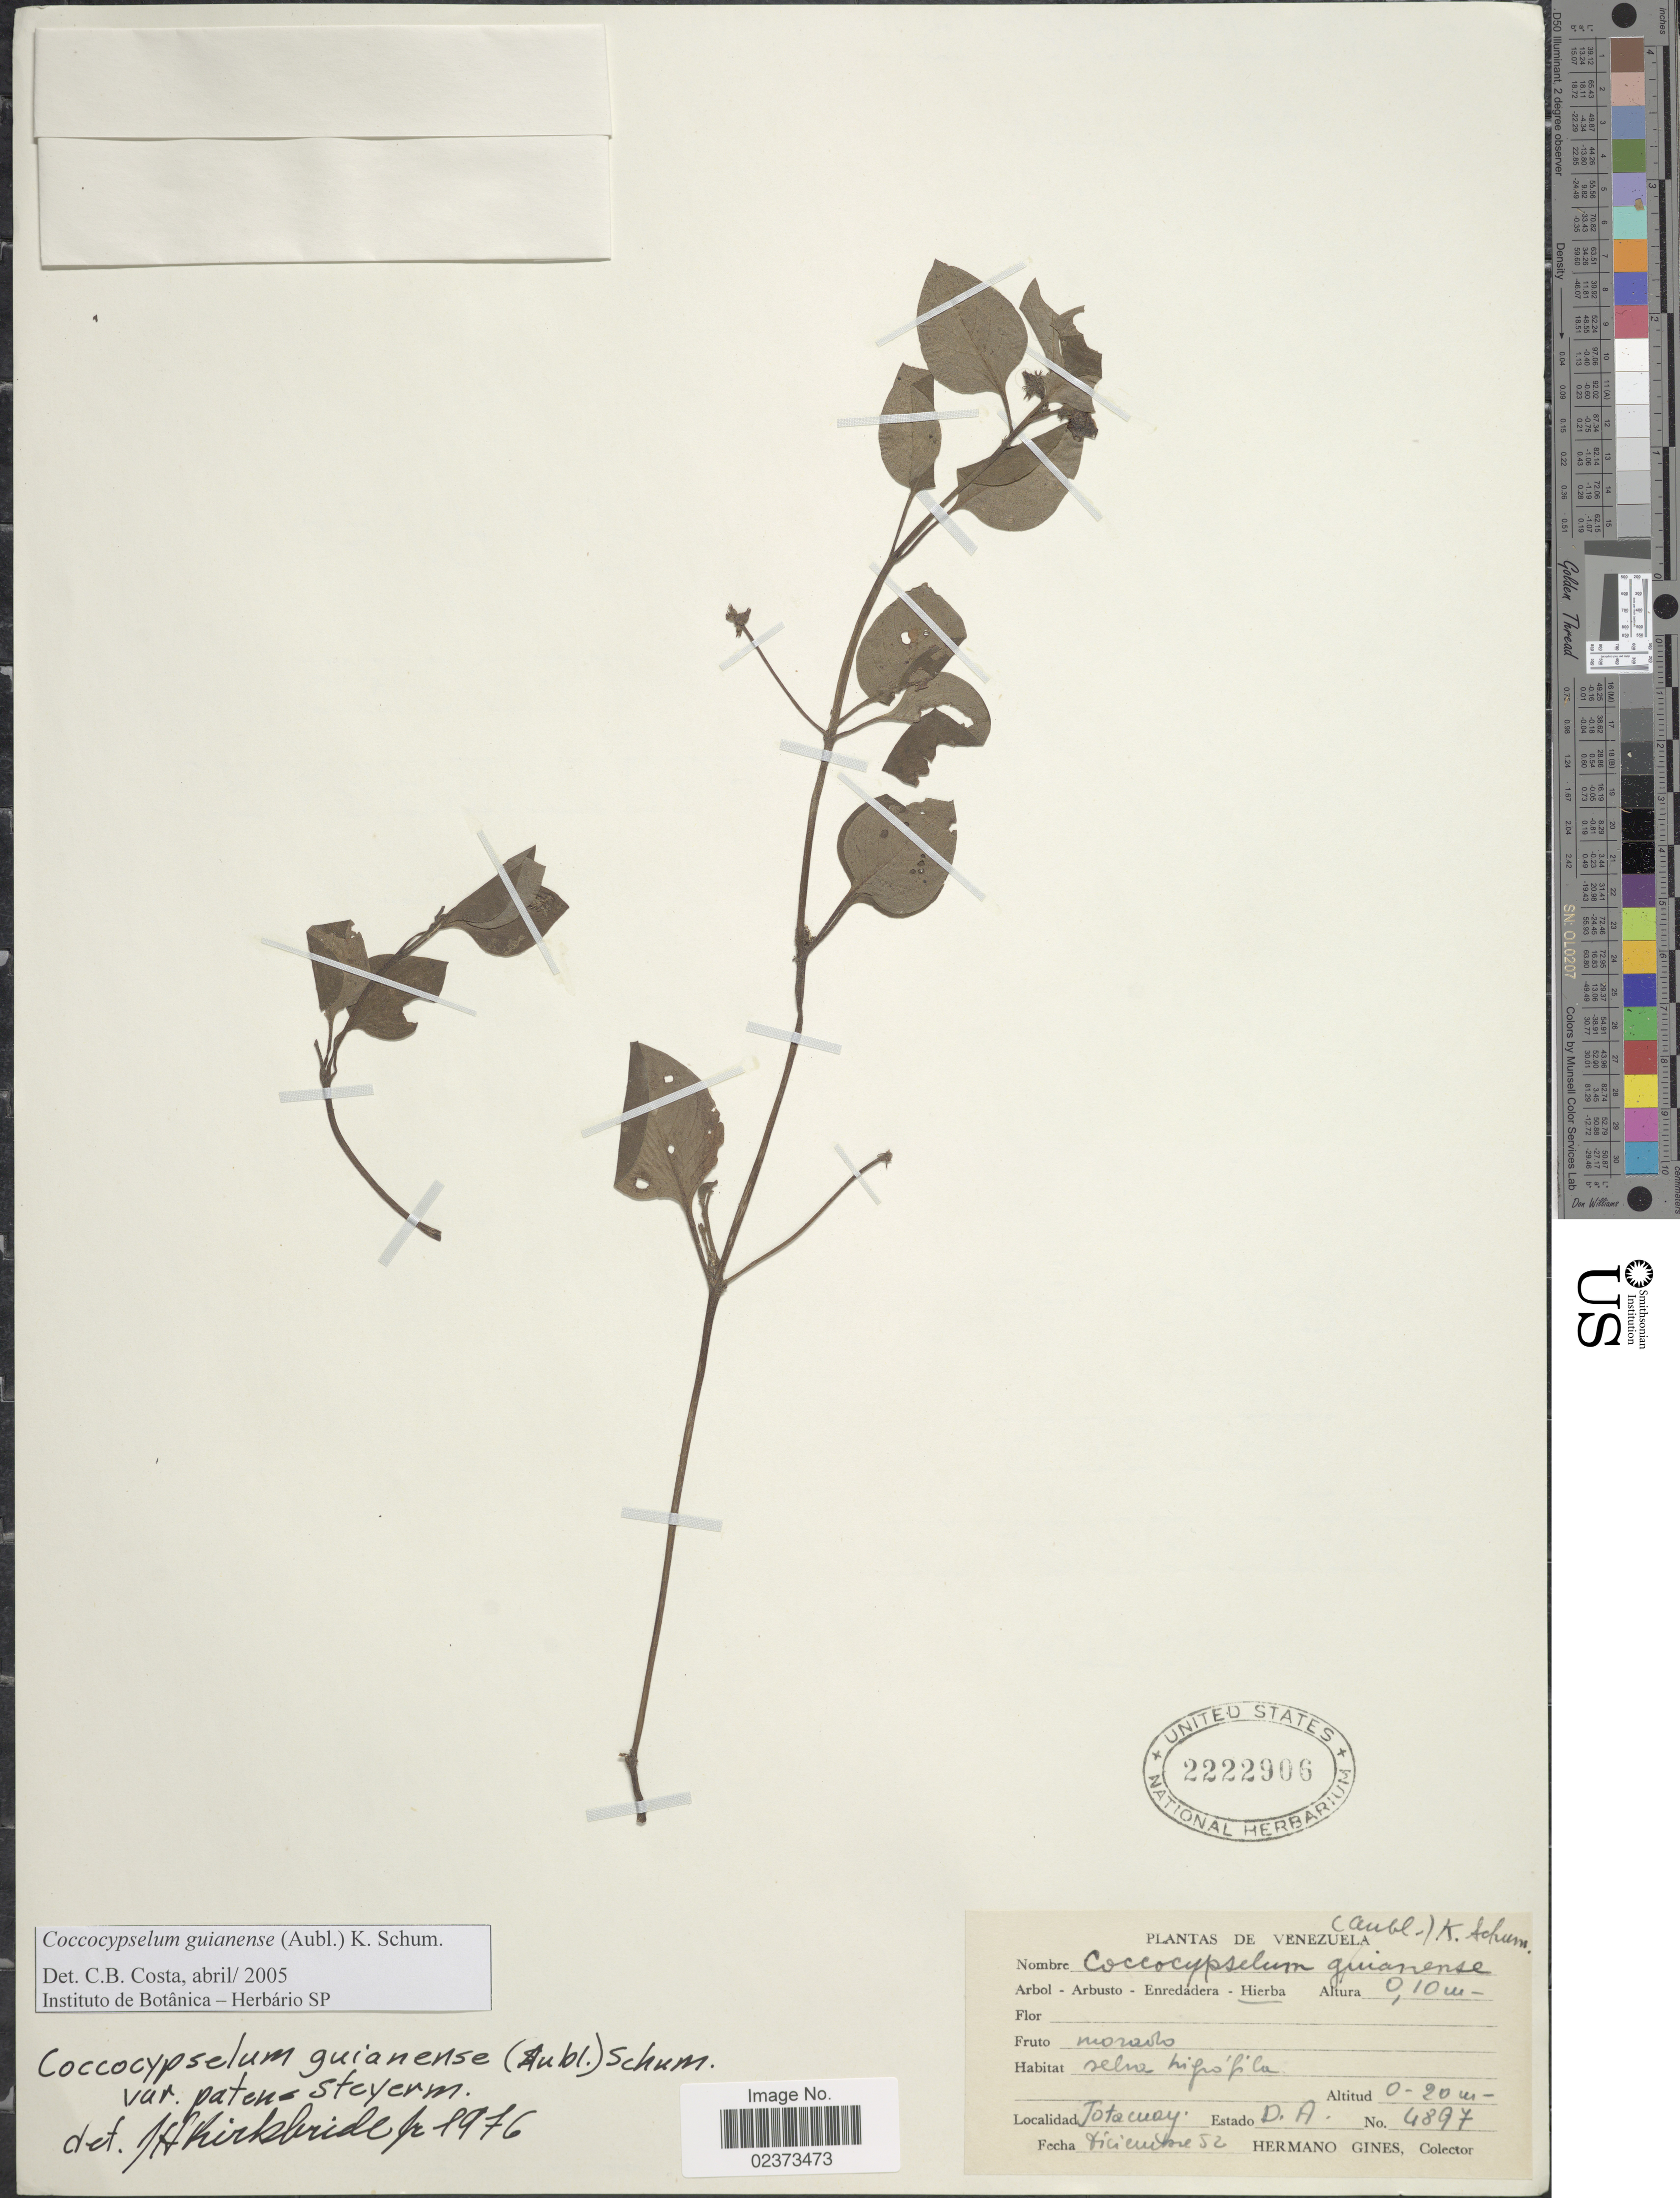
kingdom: Plantae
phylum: Tracheophyta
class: Magnoliopsida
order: Gentianales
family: Rubiaceae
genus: Coccocypselum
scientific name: Coccocypselum guianense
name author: (Aubl.) K. Schum.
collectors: Bro. Gines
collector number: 4897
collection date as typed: Transcribed d/m/y: /12/52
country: Venezuela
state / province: Delta Amacuro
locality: Jotacuay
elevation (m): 0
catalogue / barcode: US 2222906